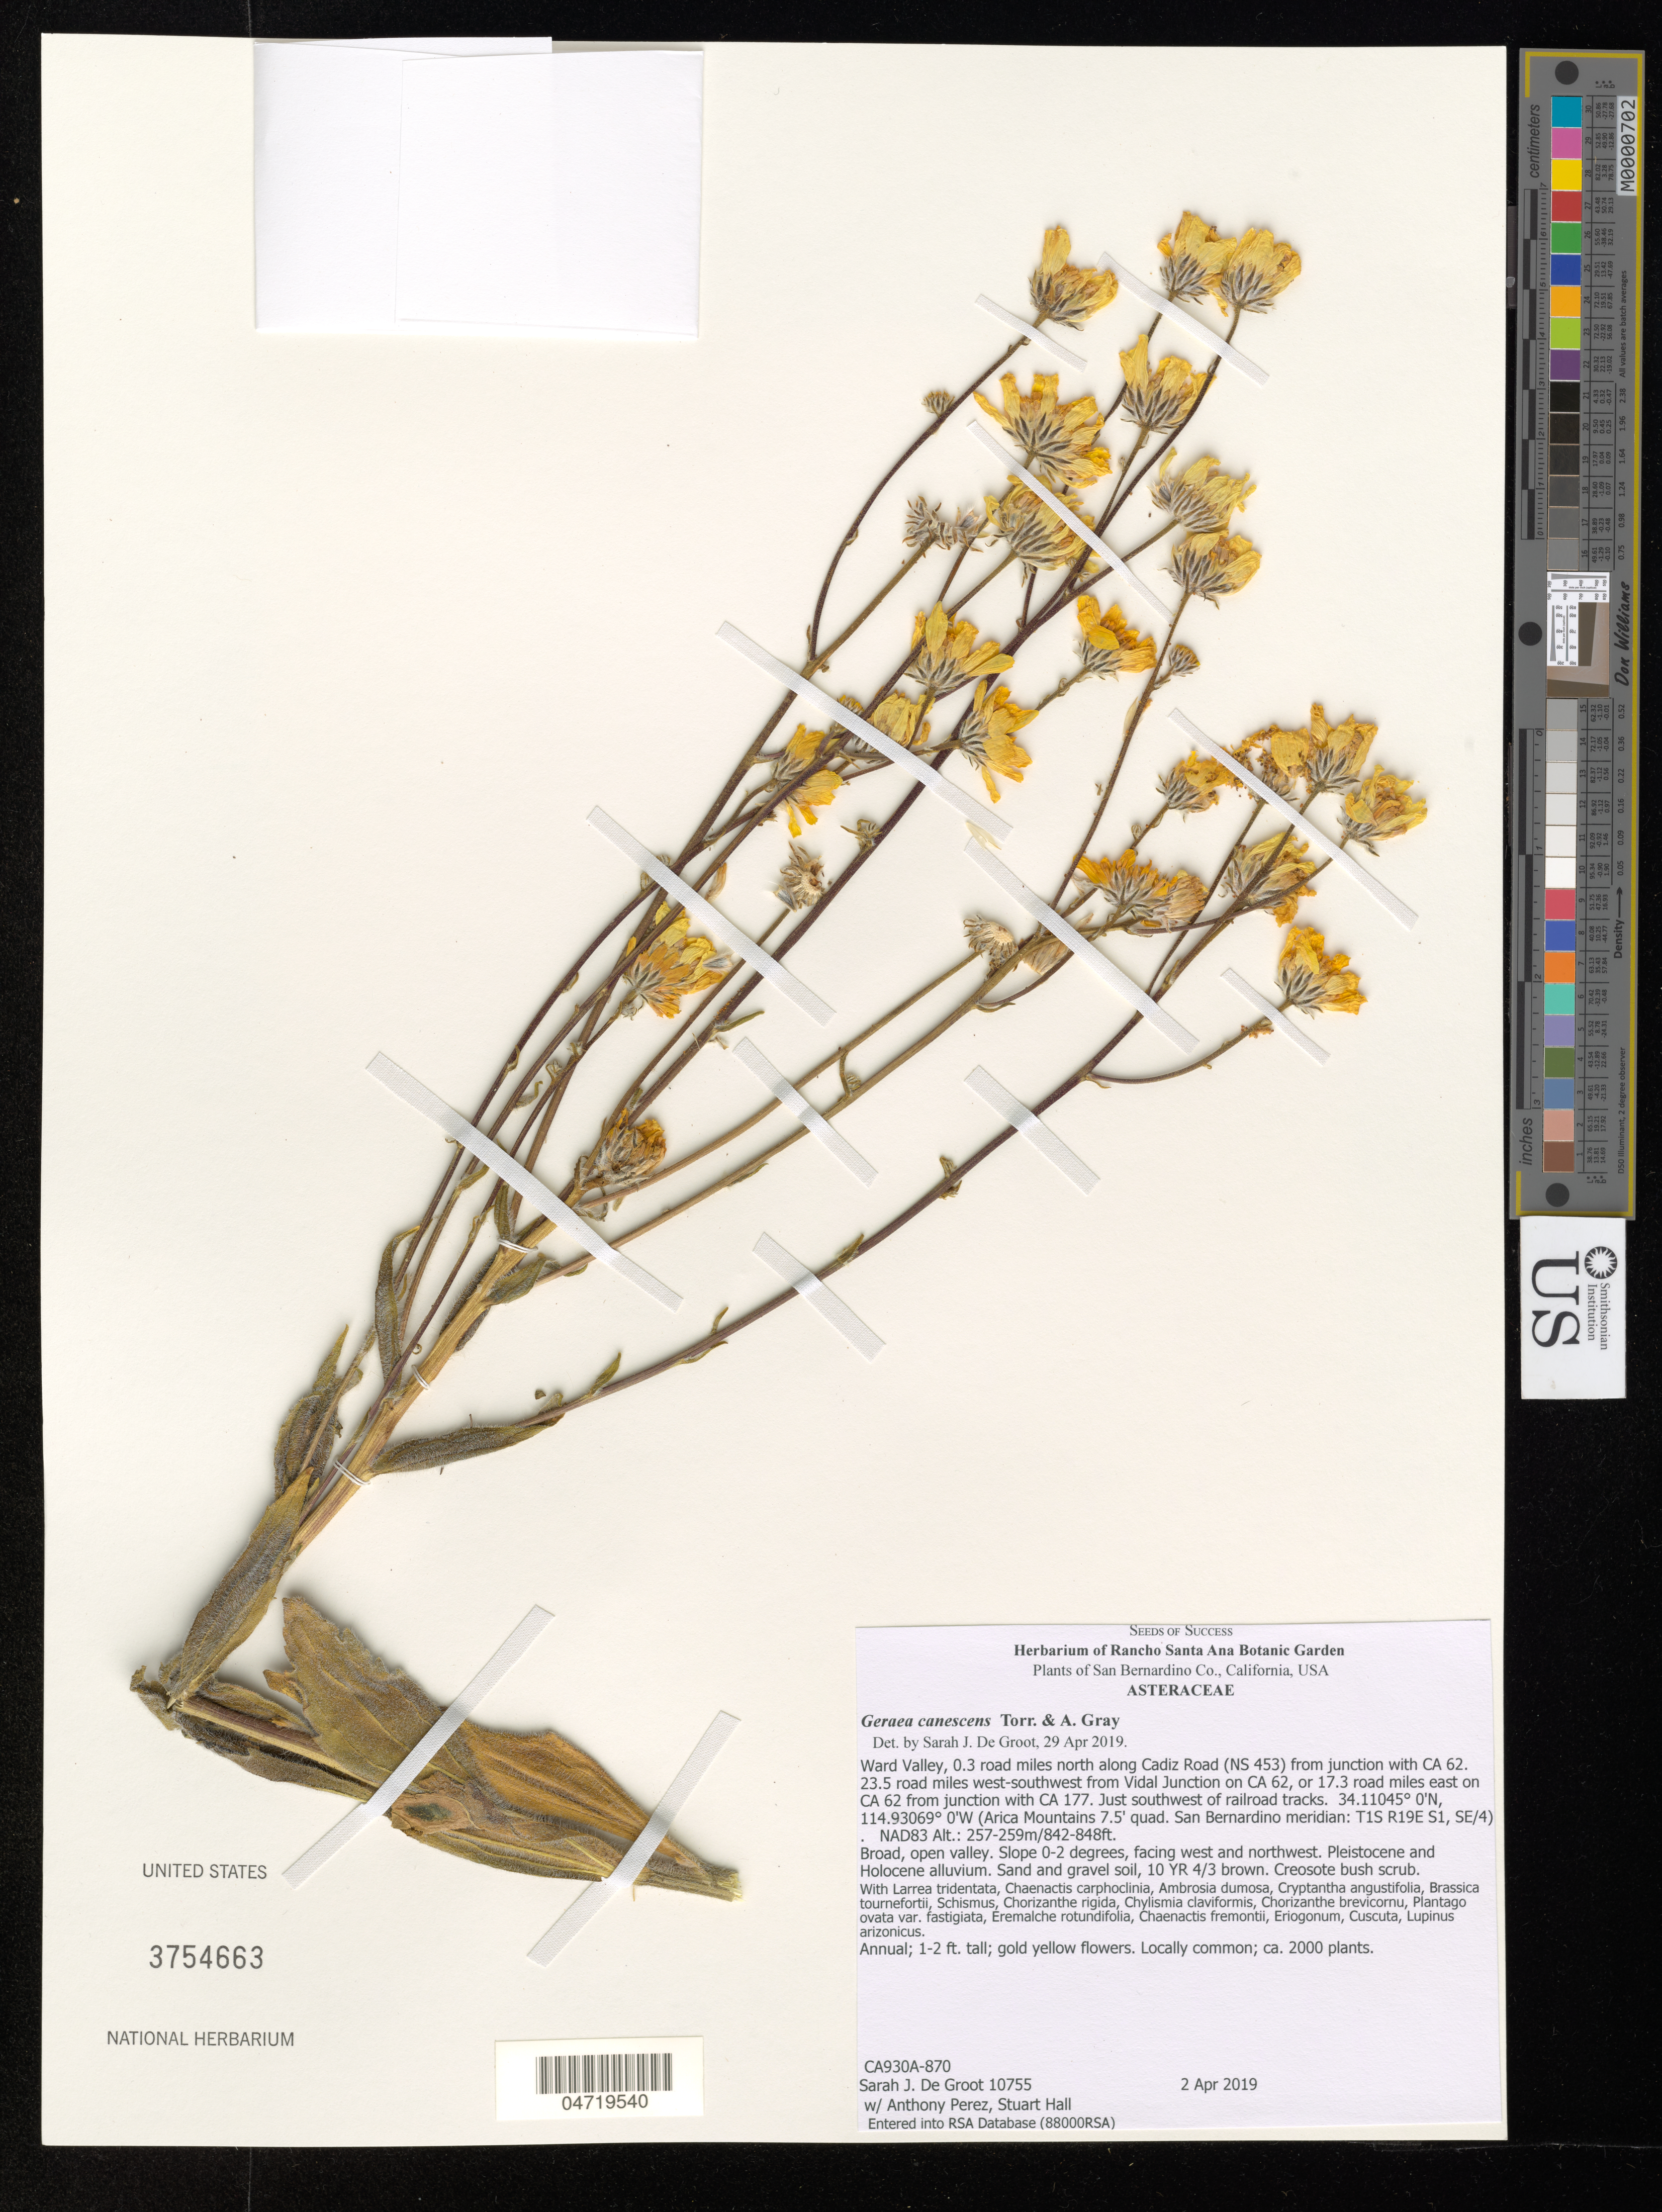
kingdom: Plantae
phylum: Tracheophyta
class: Magnoliopsida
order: Asterales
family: Asteraceae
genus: Geraea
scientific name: Geraea canescens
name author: Torr. & A. Gray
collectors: S. De Groot, A. Perez & S. Hall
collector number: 10755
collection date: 2019-04-02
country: United States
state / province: California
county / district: San Bernardino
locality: San Bernardino Co. Ward Valley, 0.3 road miles north along Cadiz Road (NS 453) from junction with CA 62. 23.5 road miles west-southwest from Vidal Junction on CA 62, or 17.3 road miles east on CA 62 from junction with CA 177. Just southwest of railroad tracks. (Arica Mountains 7.5' quad. San Bernardino meridian: T1S R19E S1, SE/4). NAD83.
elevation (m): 257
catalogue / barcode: US 3754663